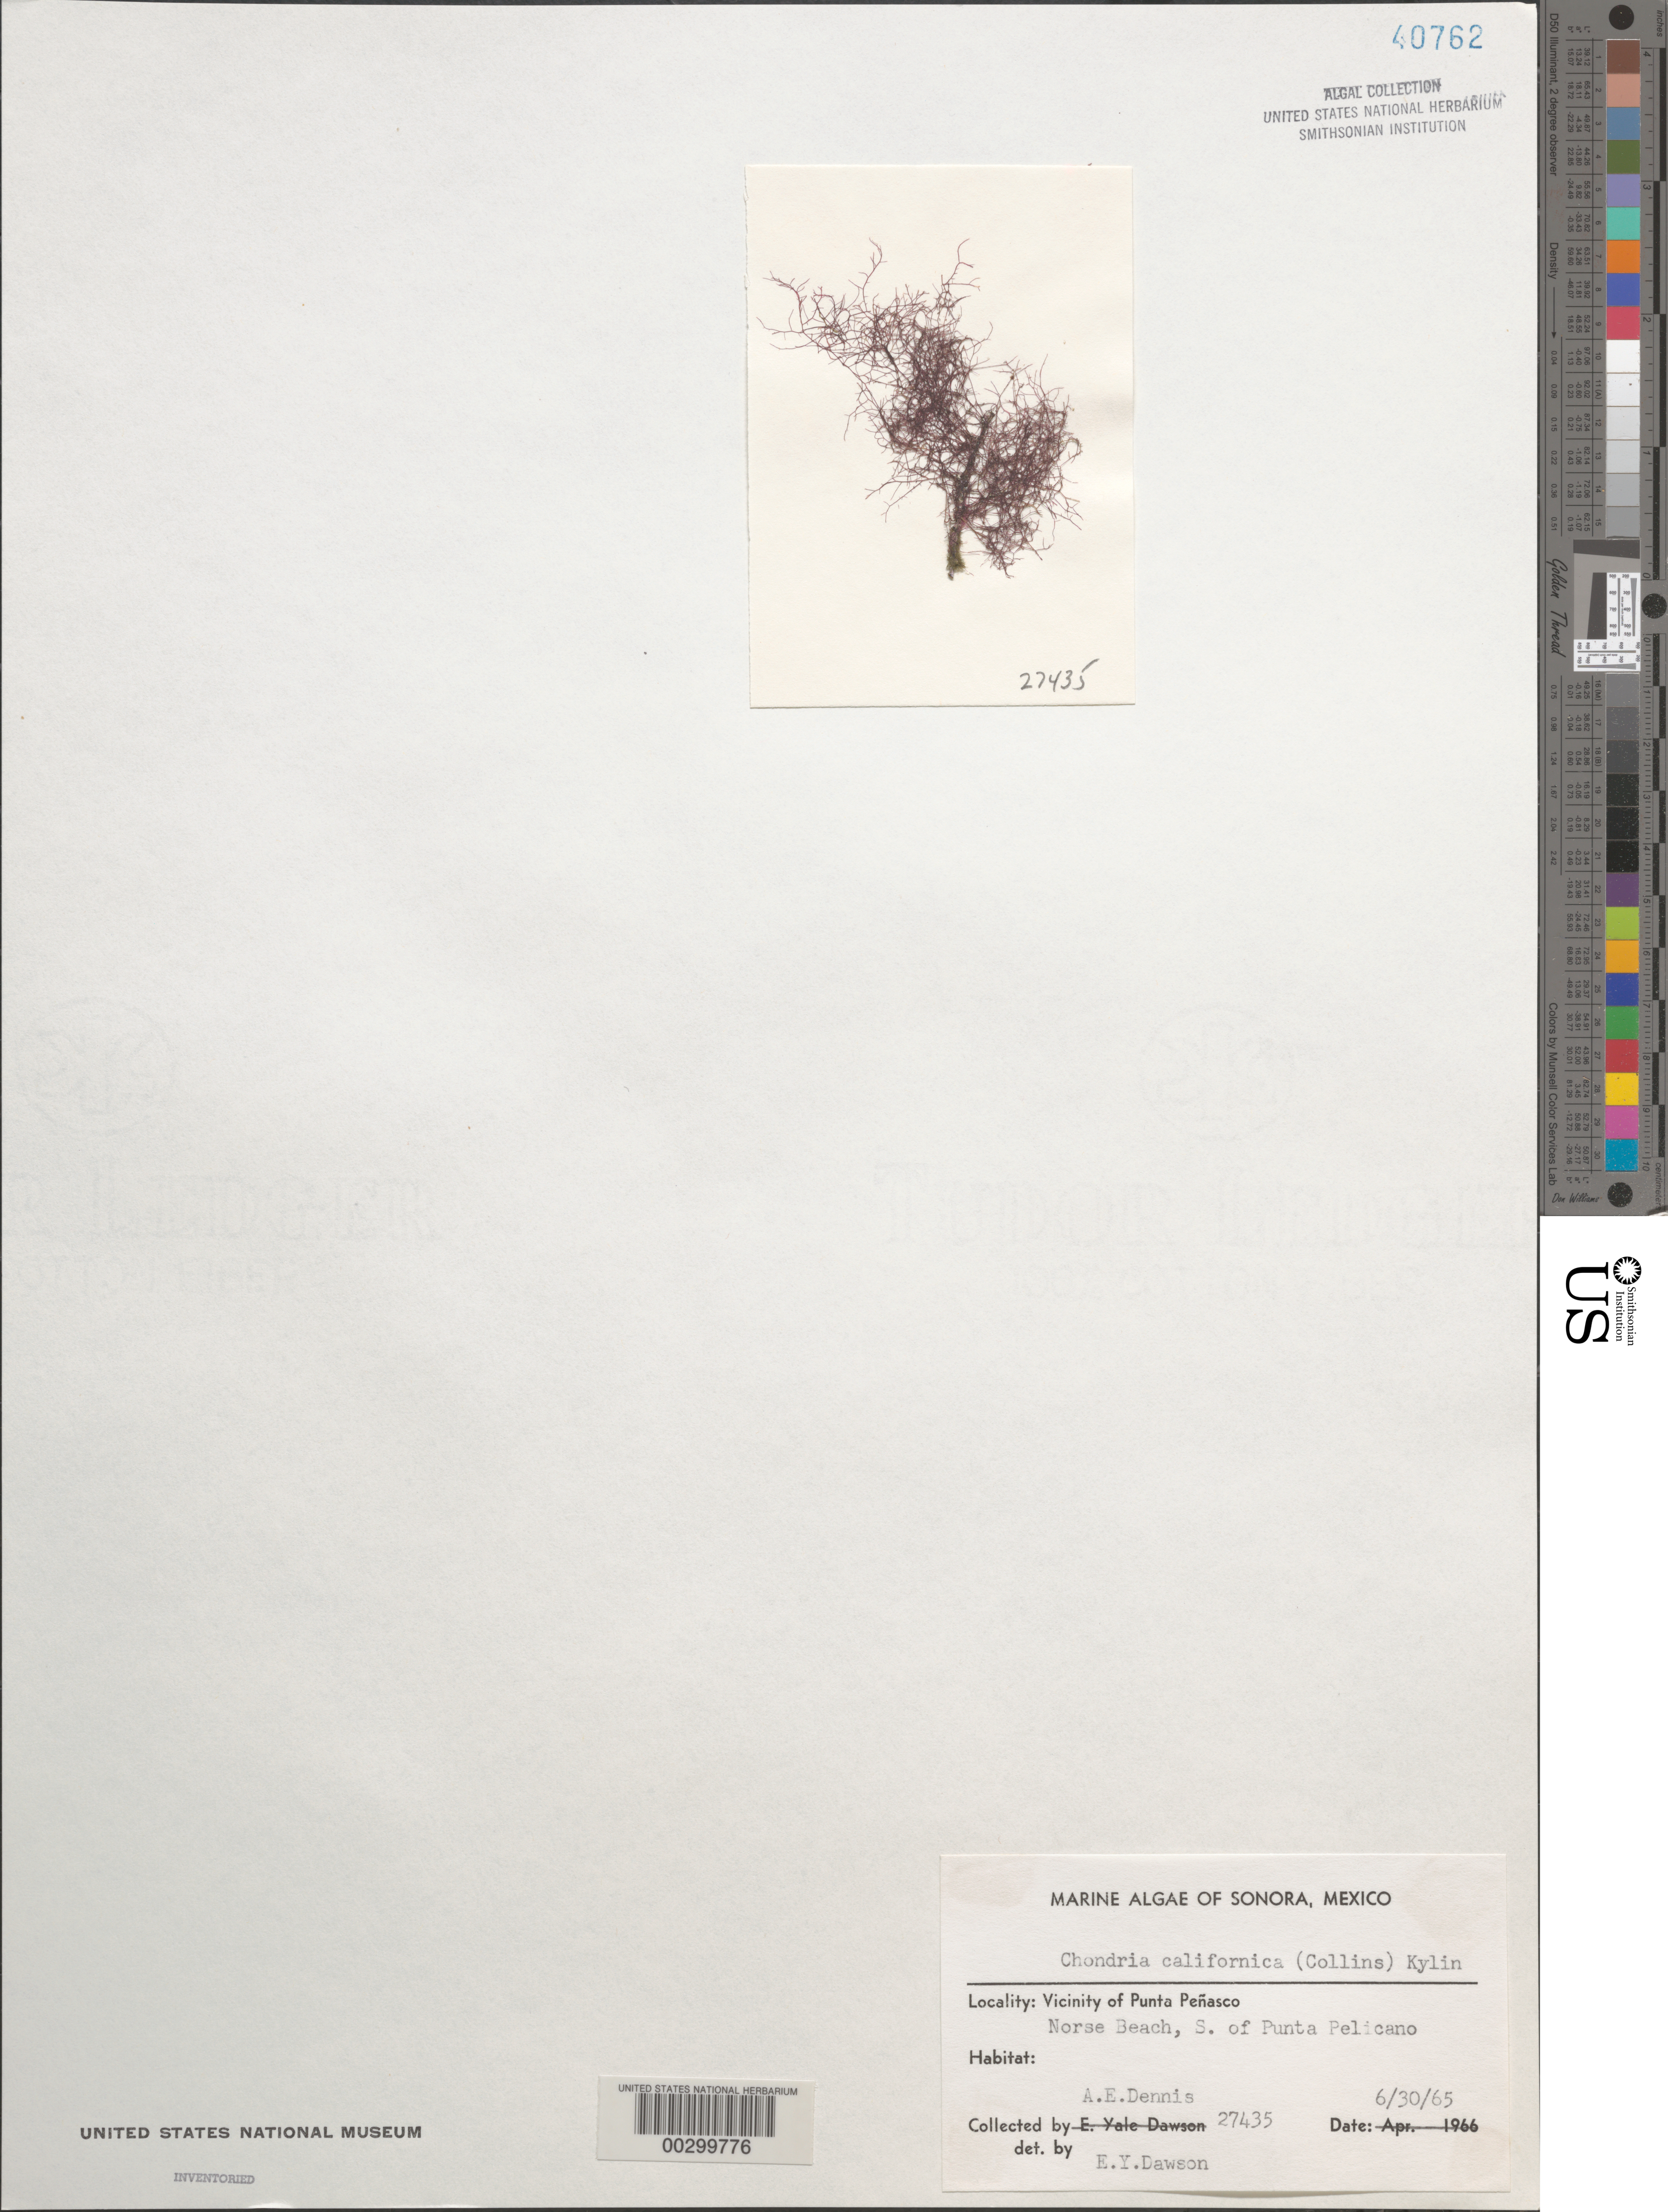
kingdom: Plantae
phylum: Rhodophyta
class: Florideophyceae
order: Ceramiales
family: Rhodomelaceae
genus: Chondria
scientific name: Chondria acrorhizophora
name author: Setch. & N.L. Gardner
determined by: Algae name updating Project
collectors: A. Dennis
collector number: EYD 27435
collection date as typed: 30 Jun 1965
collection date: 1965-06-30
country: Mexico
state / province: Sonora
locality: Norse Beach, south of Punta Pelicano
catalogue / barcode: US 40762